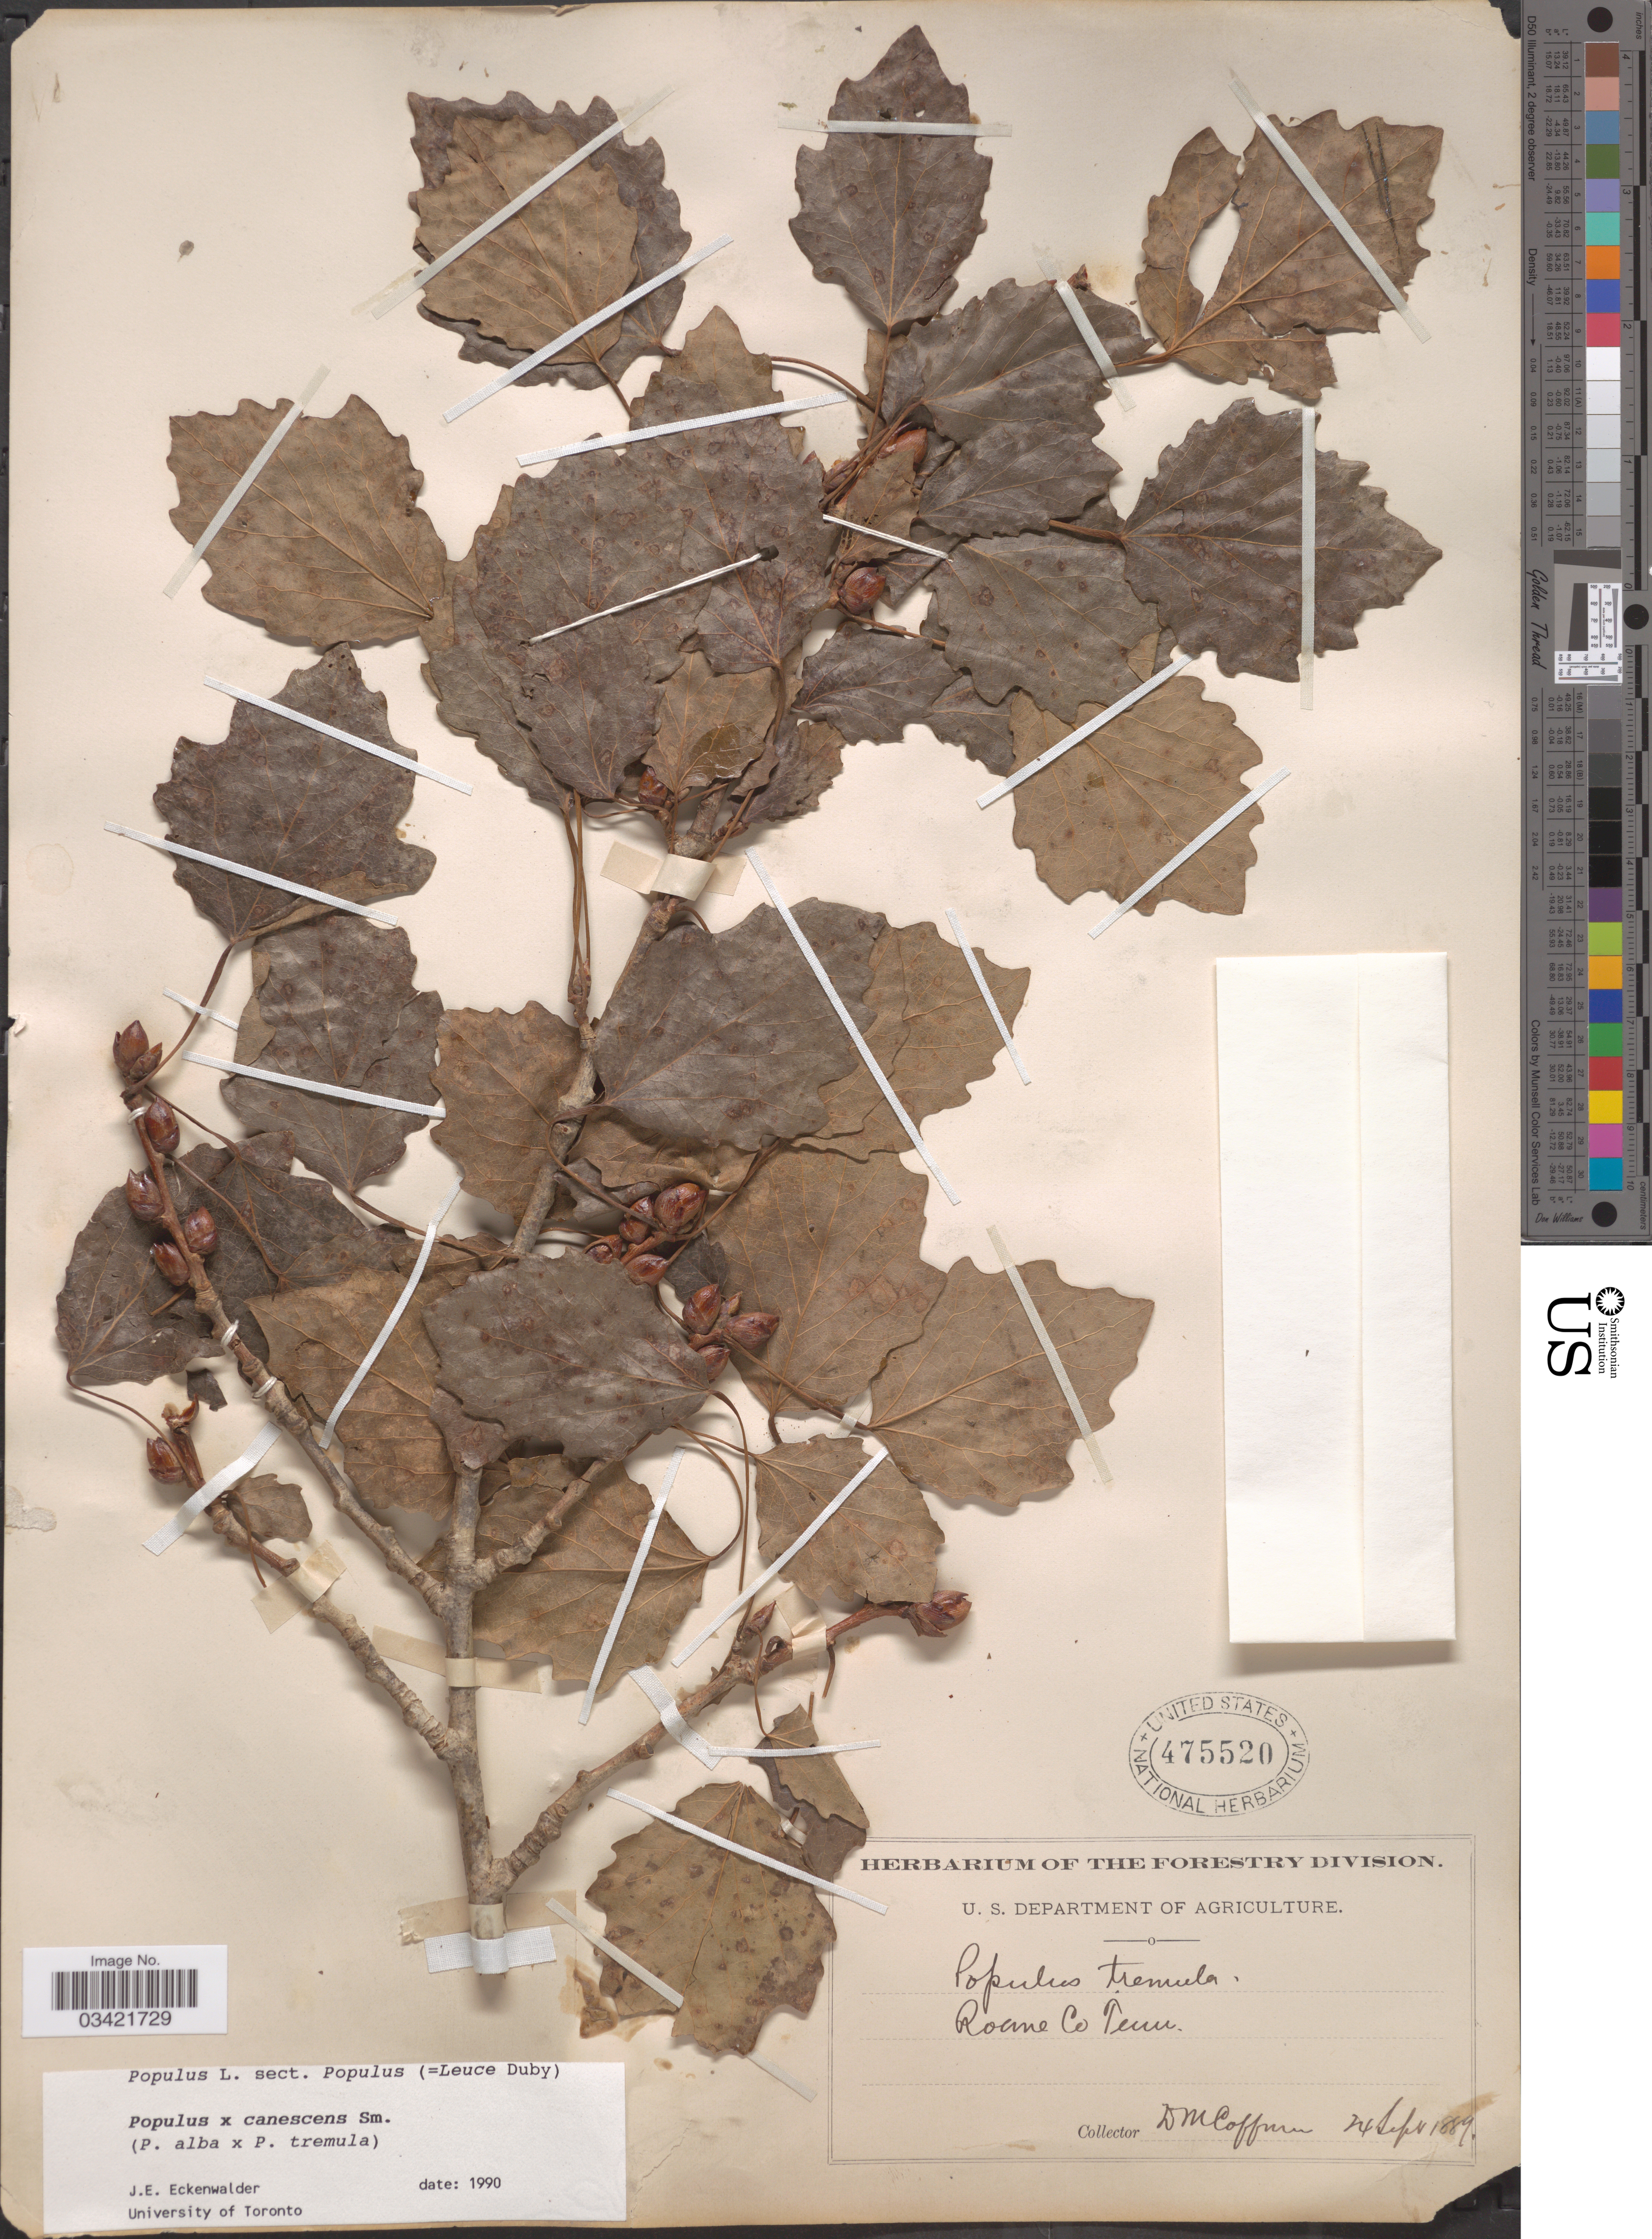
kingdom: Plantae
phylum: Tracheophyta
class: Magnoliopsida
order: Malpighiales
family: Salicaceae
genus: Populus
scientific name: Populus x canescens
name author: (Aiton) Sm.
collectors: D. M. Coffman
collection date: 1889-09-24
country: United States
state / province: Tennessee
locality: Roane Co.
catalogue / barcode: US 475520